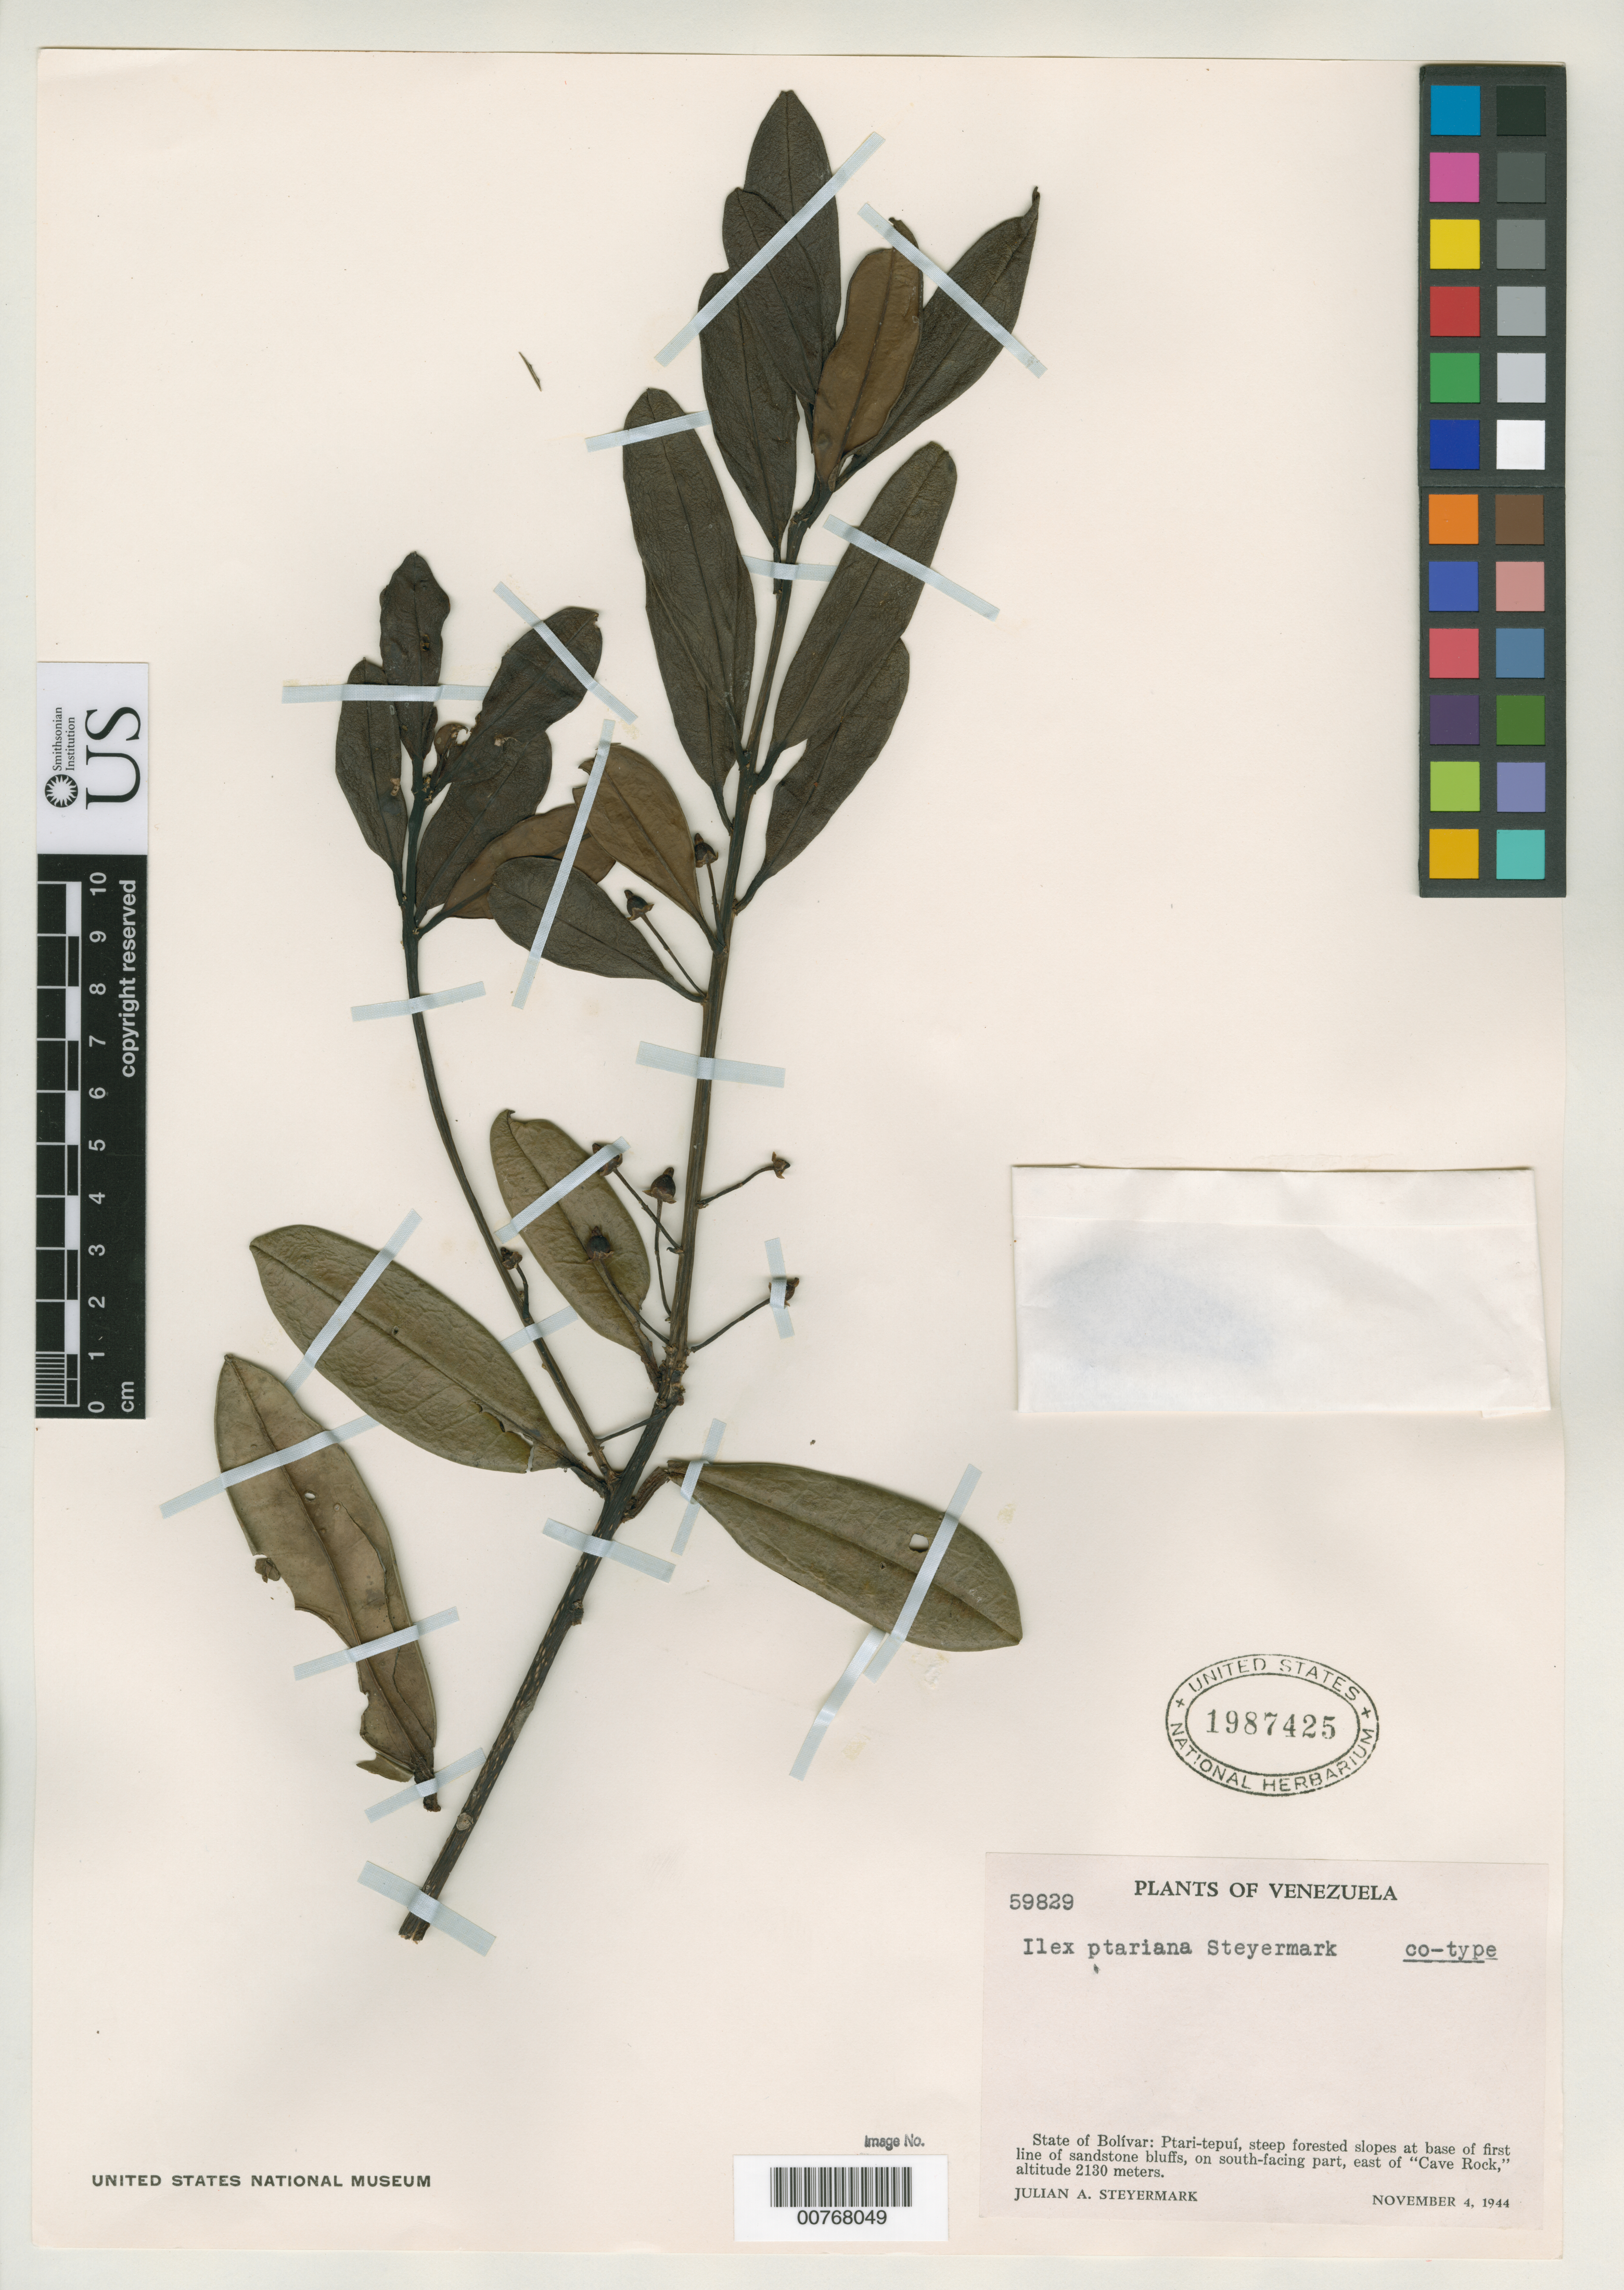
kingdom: Plantae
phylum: Tracheophyta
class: Magnoliopsida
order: Aquifoliales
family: Aquifoliaceae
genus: Ilex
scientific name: Ilex ptariana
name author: Steyerm.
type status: Paratype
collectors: J. Steyermark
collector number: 59829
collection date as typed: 04 Nov 1944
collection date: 1944-11-04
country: Venezuela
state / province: Bolívar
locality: State of Bolívar: Ptari-tepuí, steep forested slopes at base of first line of sandstone bluffs, on south-facing part, east of "Cave Rock".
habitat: Steep forested slopes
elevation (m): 2130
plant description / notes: Specimen annotated as "cotype", cited as (pistillate) cotype in protologue (holotype is staminate).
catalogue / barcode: US 1987425